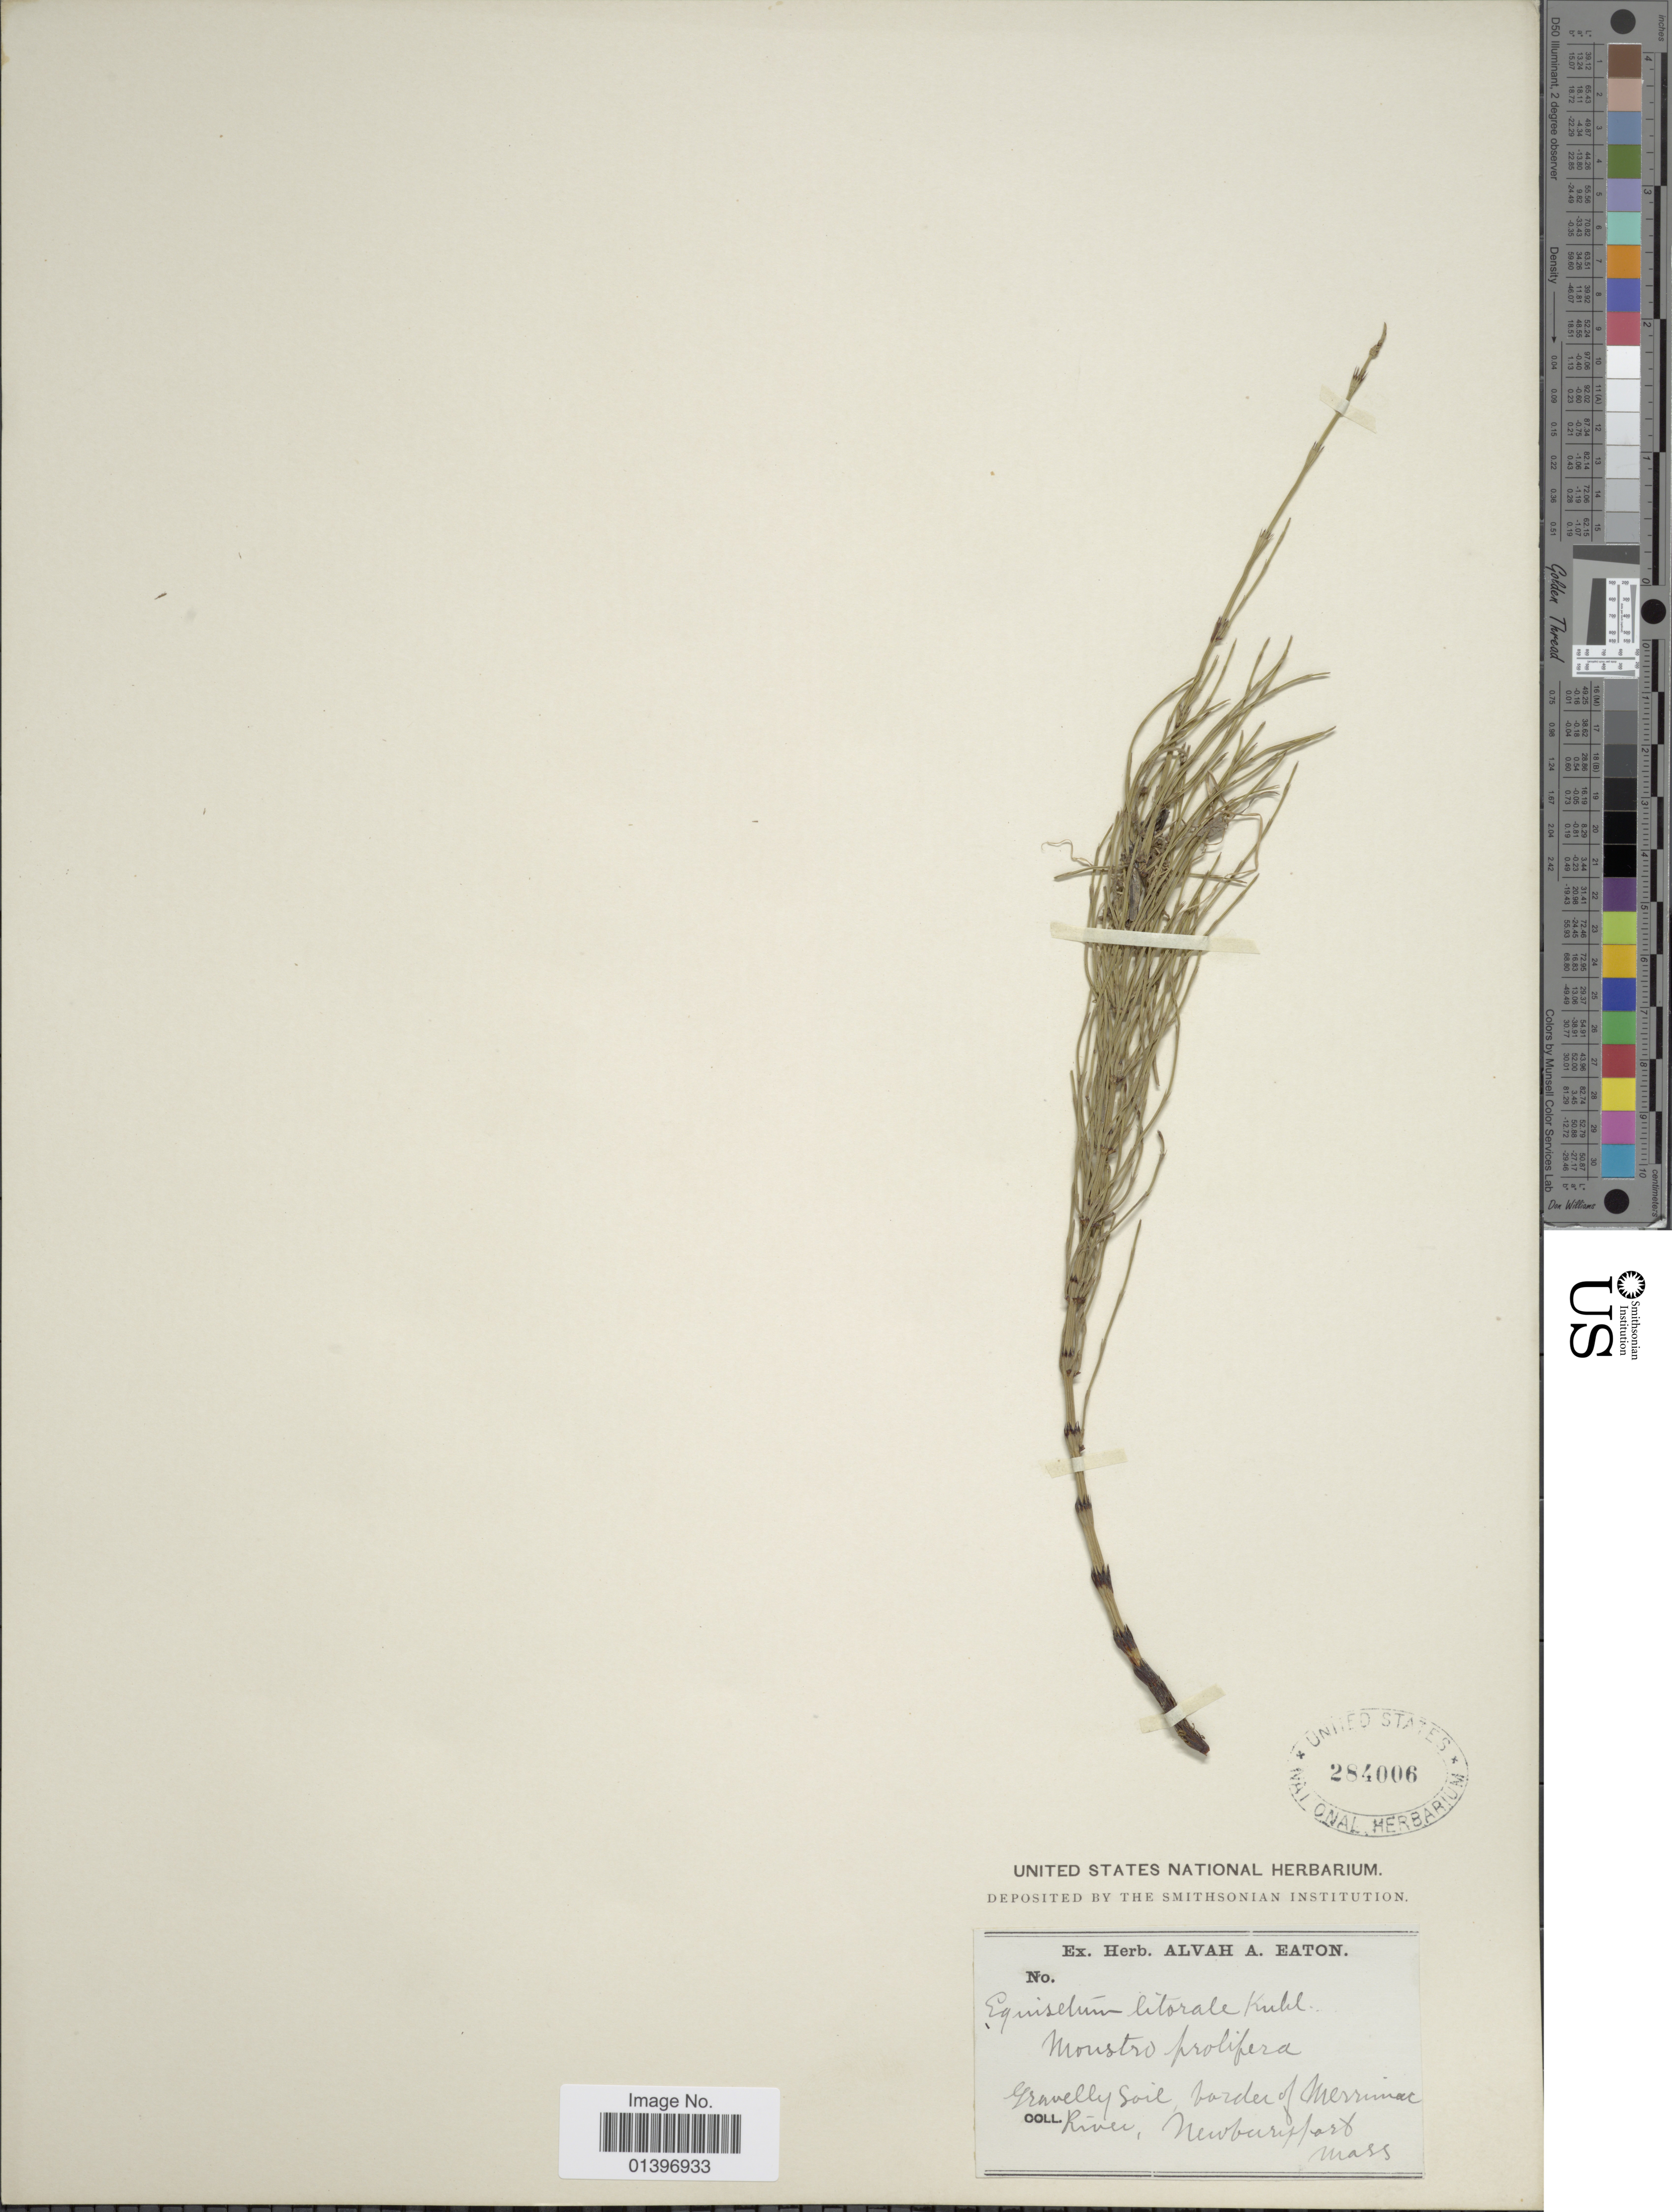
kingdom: Plantae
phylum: Tracheophyta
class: Polypodiopsida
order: Equisetales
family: Equisetaceae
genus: Equisetum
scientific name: Equisetum x litorale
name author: Kuhlw.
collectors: ex herb. Alvah A. Eaton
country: United States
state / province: Massachusetts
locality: Gravelly soil border of Merrimac river, Newburyport, Mass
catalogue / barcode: US 284006